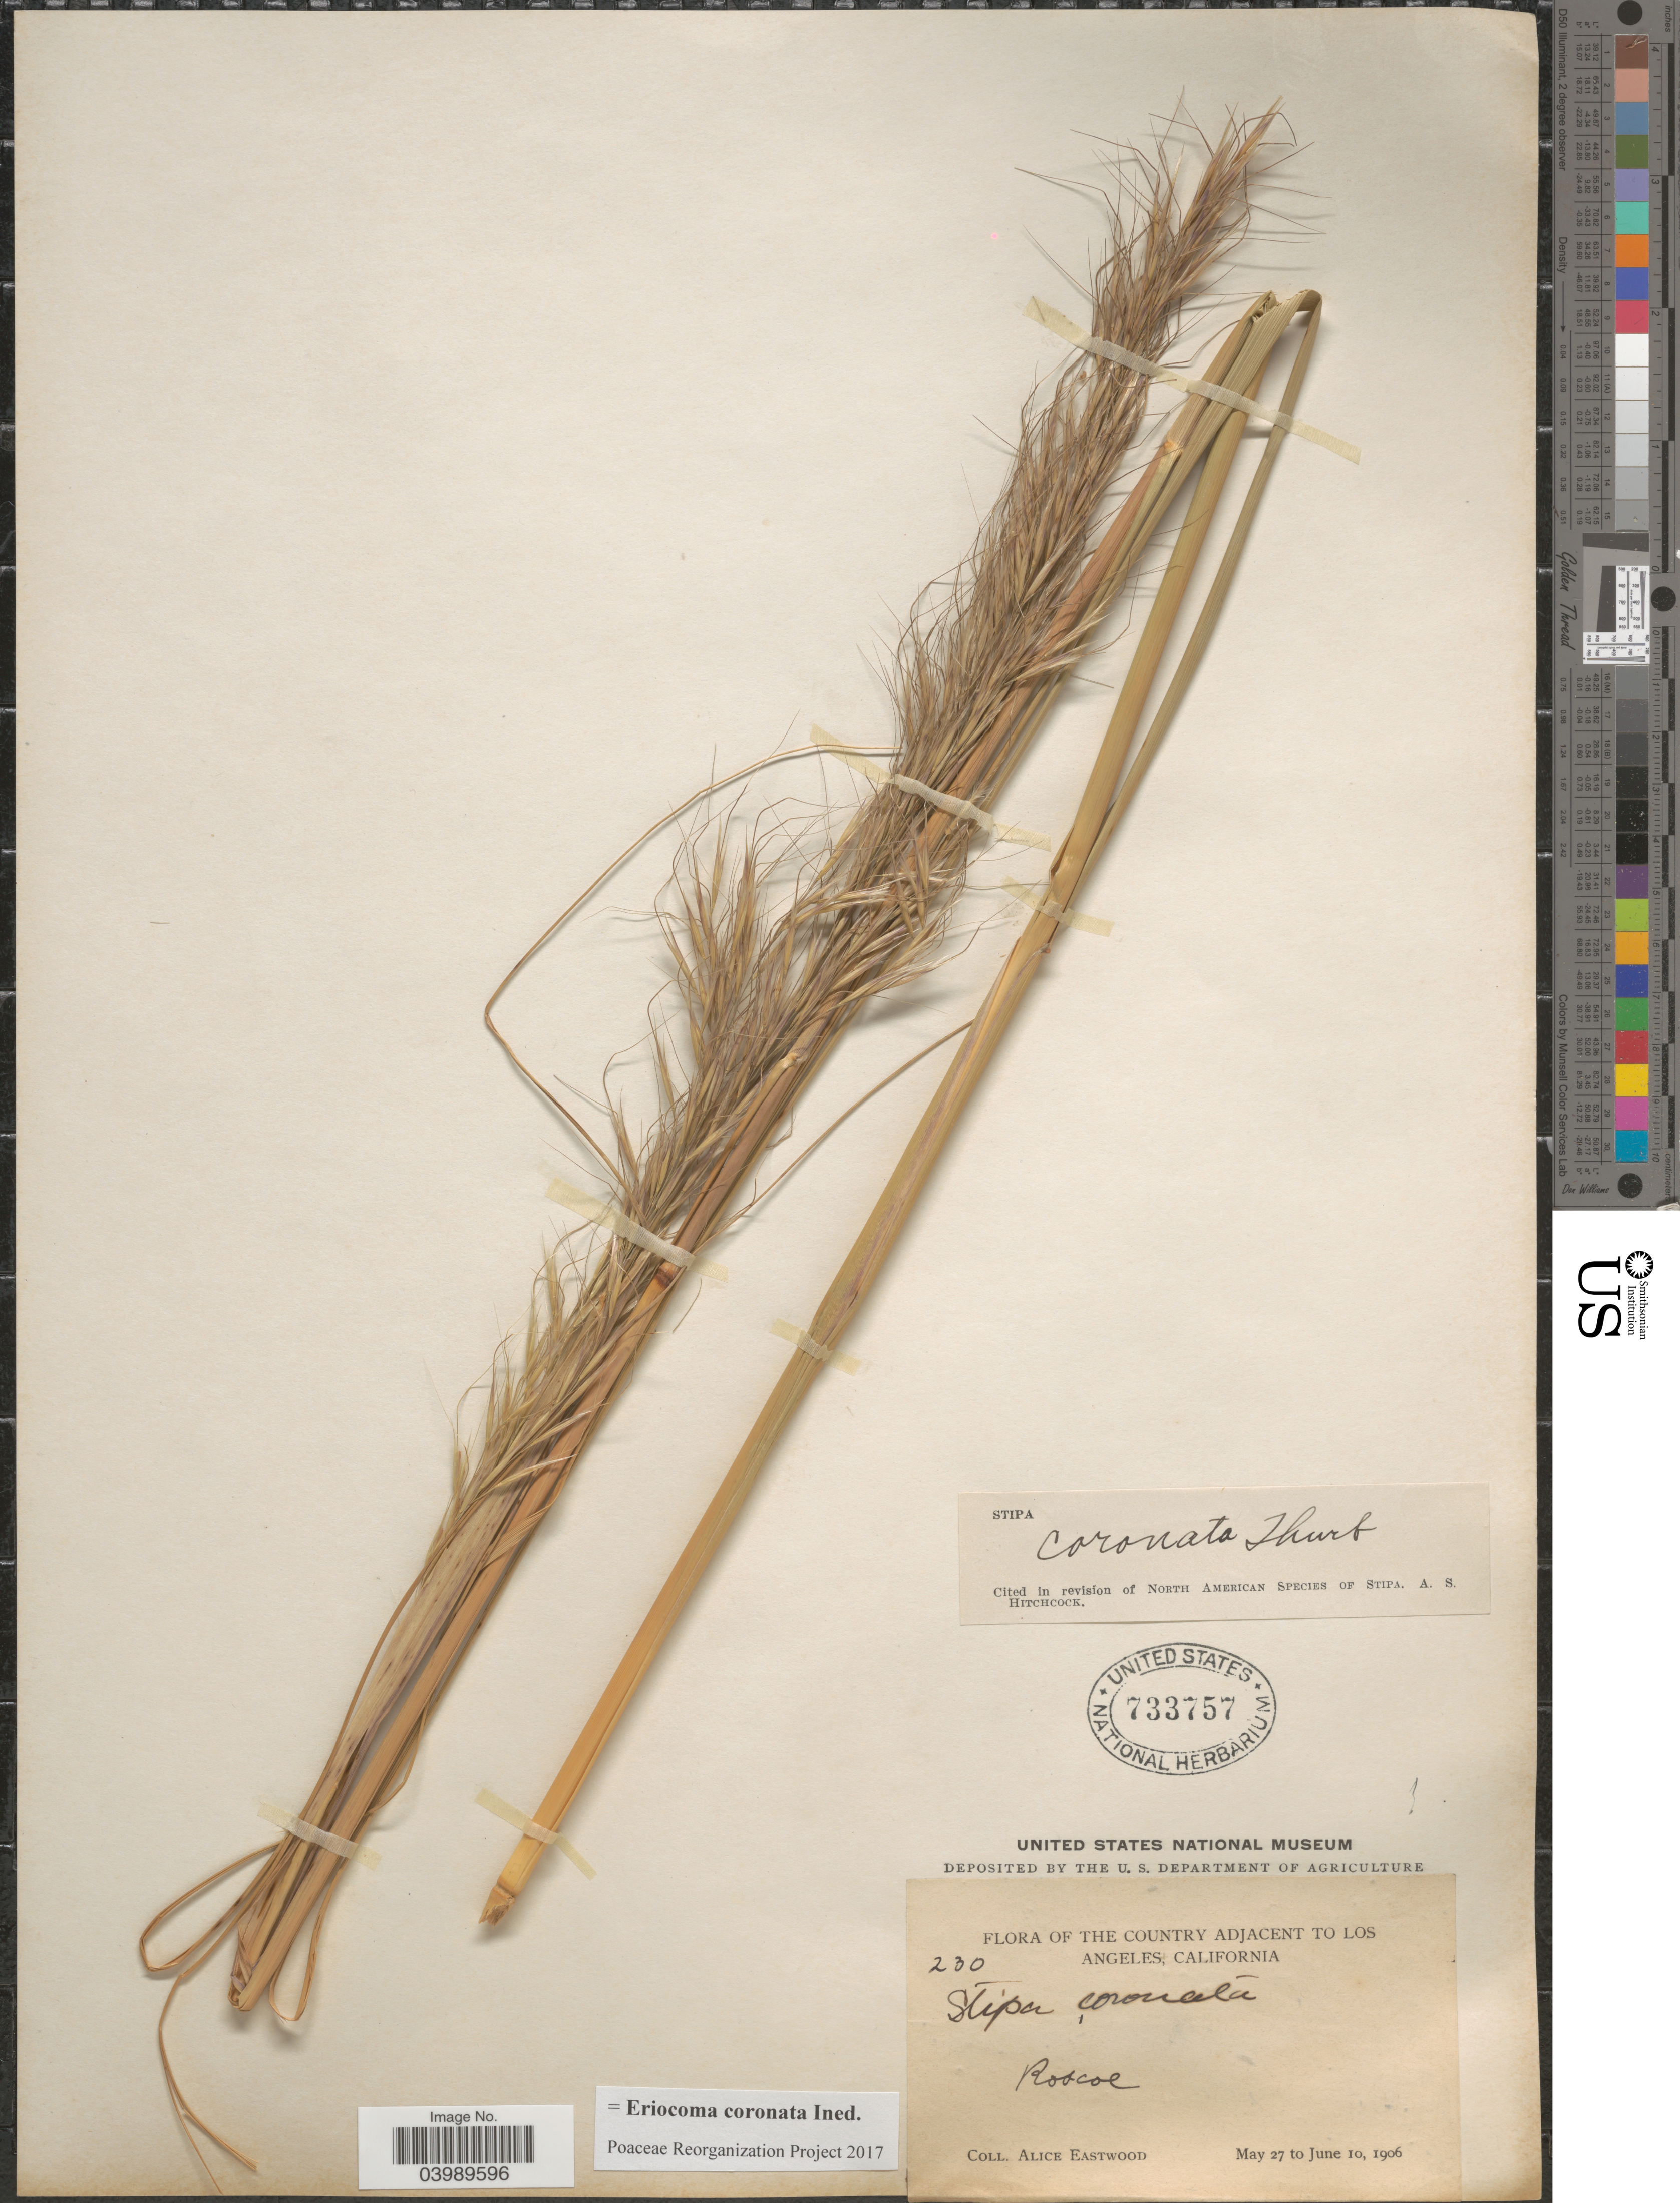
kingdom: Plantae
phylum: Tracheophyta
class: Liliopsida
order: Poales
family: Poaceae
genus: Eriocoma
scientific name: Eriocoma coronata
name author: (Thurb.) Romasch.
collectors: A. Eastwood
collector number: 230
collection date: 1906-05-27/1906-06-10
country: United States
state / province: California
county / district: Los Angeles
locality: The country adjacent to Los Angeles. Roscoe.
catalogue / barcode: US 733757